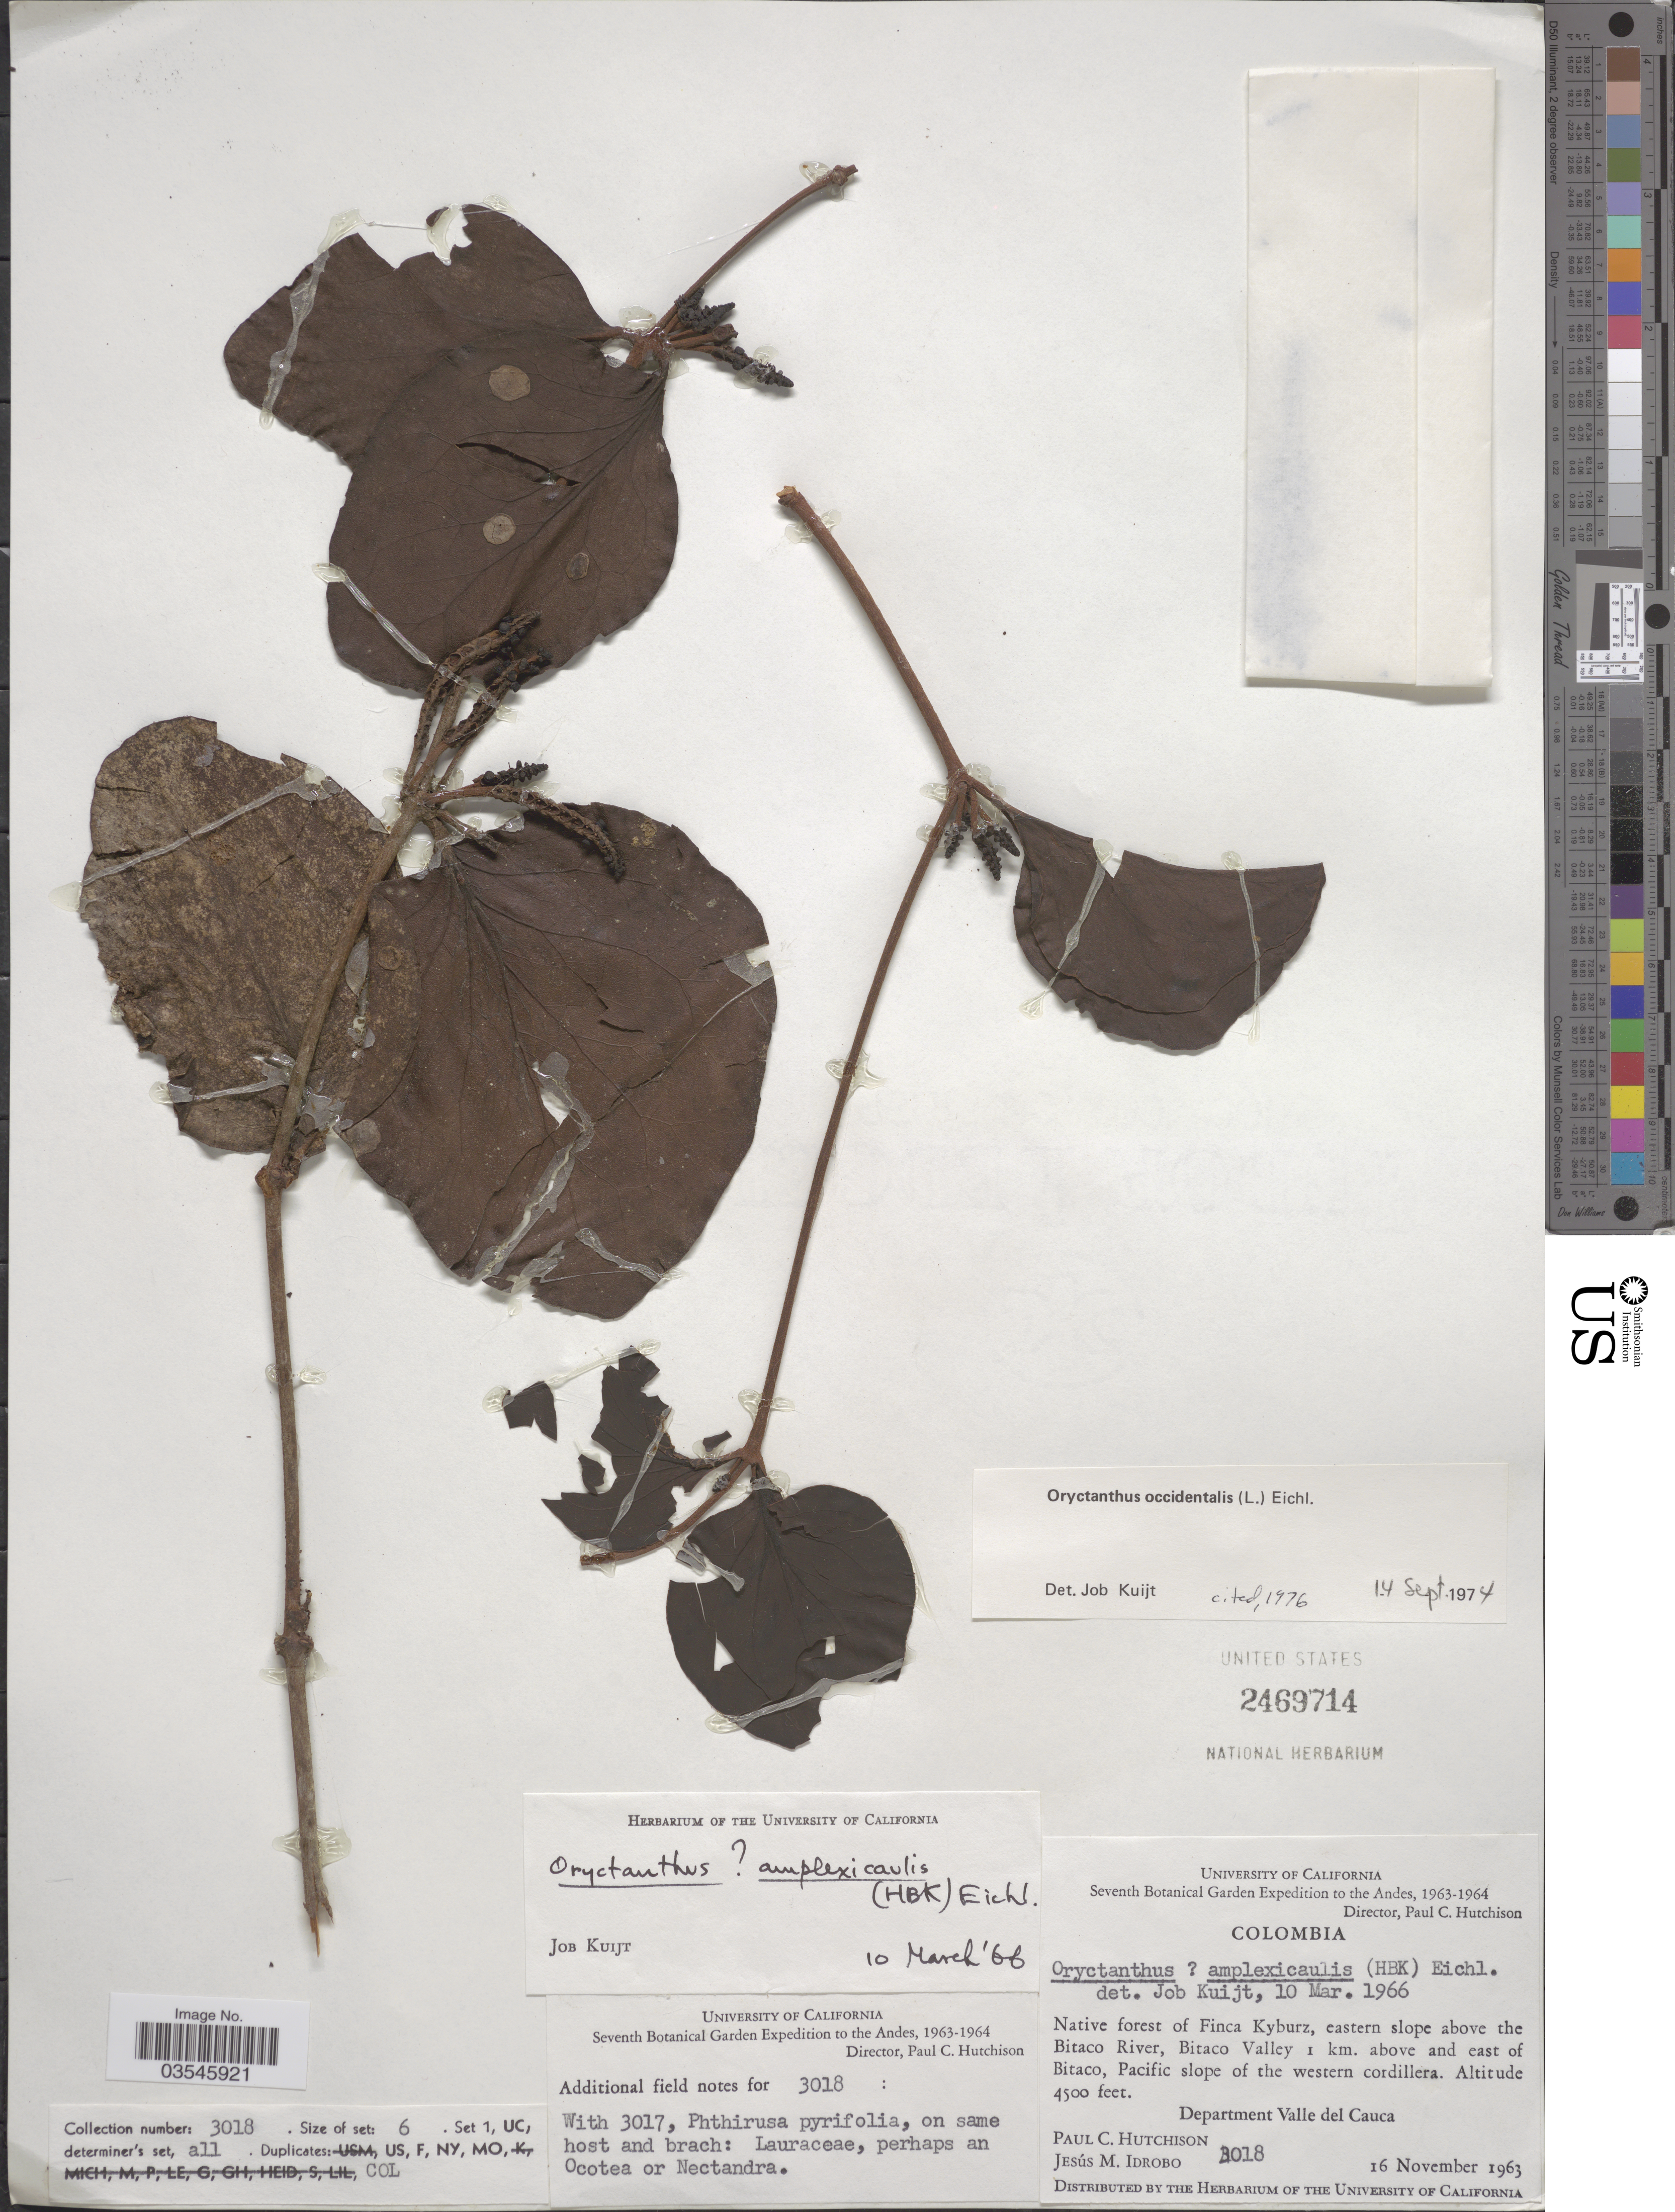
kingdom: Plantae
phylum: Tracheophyta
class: Magnoliopsida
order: Santalales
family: Loranthaceae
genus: Oryctanthus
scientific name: Oryctanthus occidentalis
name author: (L.) Eichler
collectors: P. C. Hutchison & J. M. Idrobo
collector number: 3018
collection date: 1963-11-16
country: Colombia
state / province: Valle del Cauca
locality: Andes. Native forest of Finca Kyburz, eastern slope above the Bitaco River, Bitaco Valley 1 km. above and east of Bitaco, Pacific slope of the western cordillera. Department Valle del Cauca.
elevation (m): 1372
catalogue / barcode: US 2469714